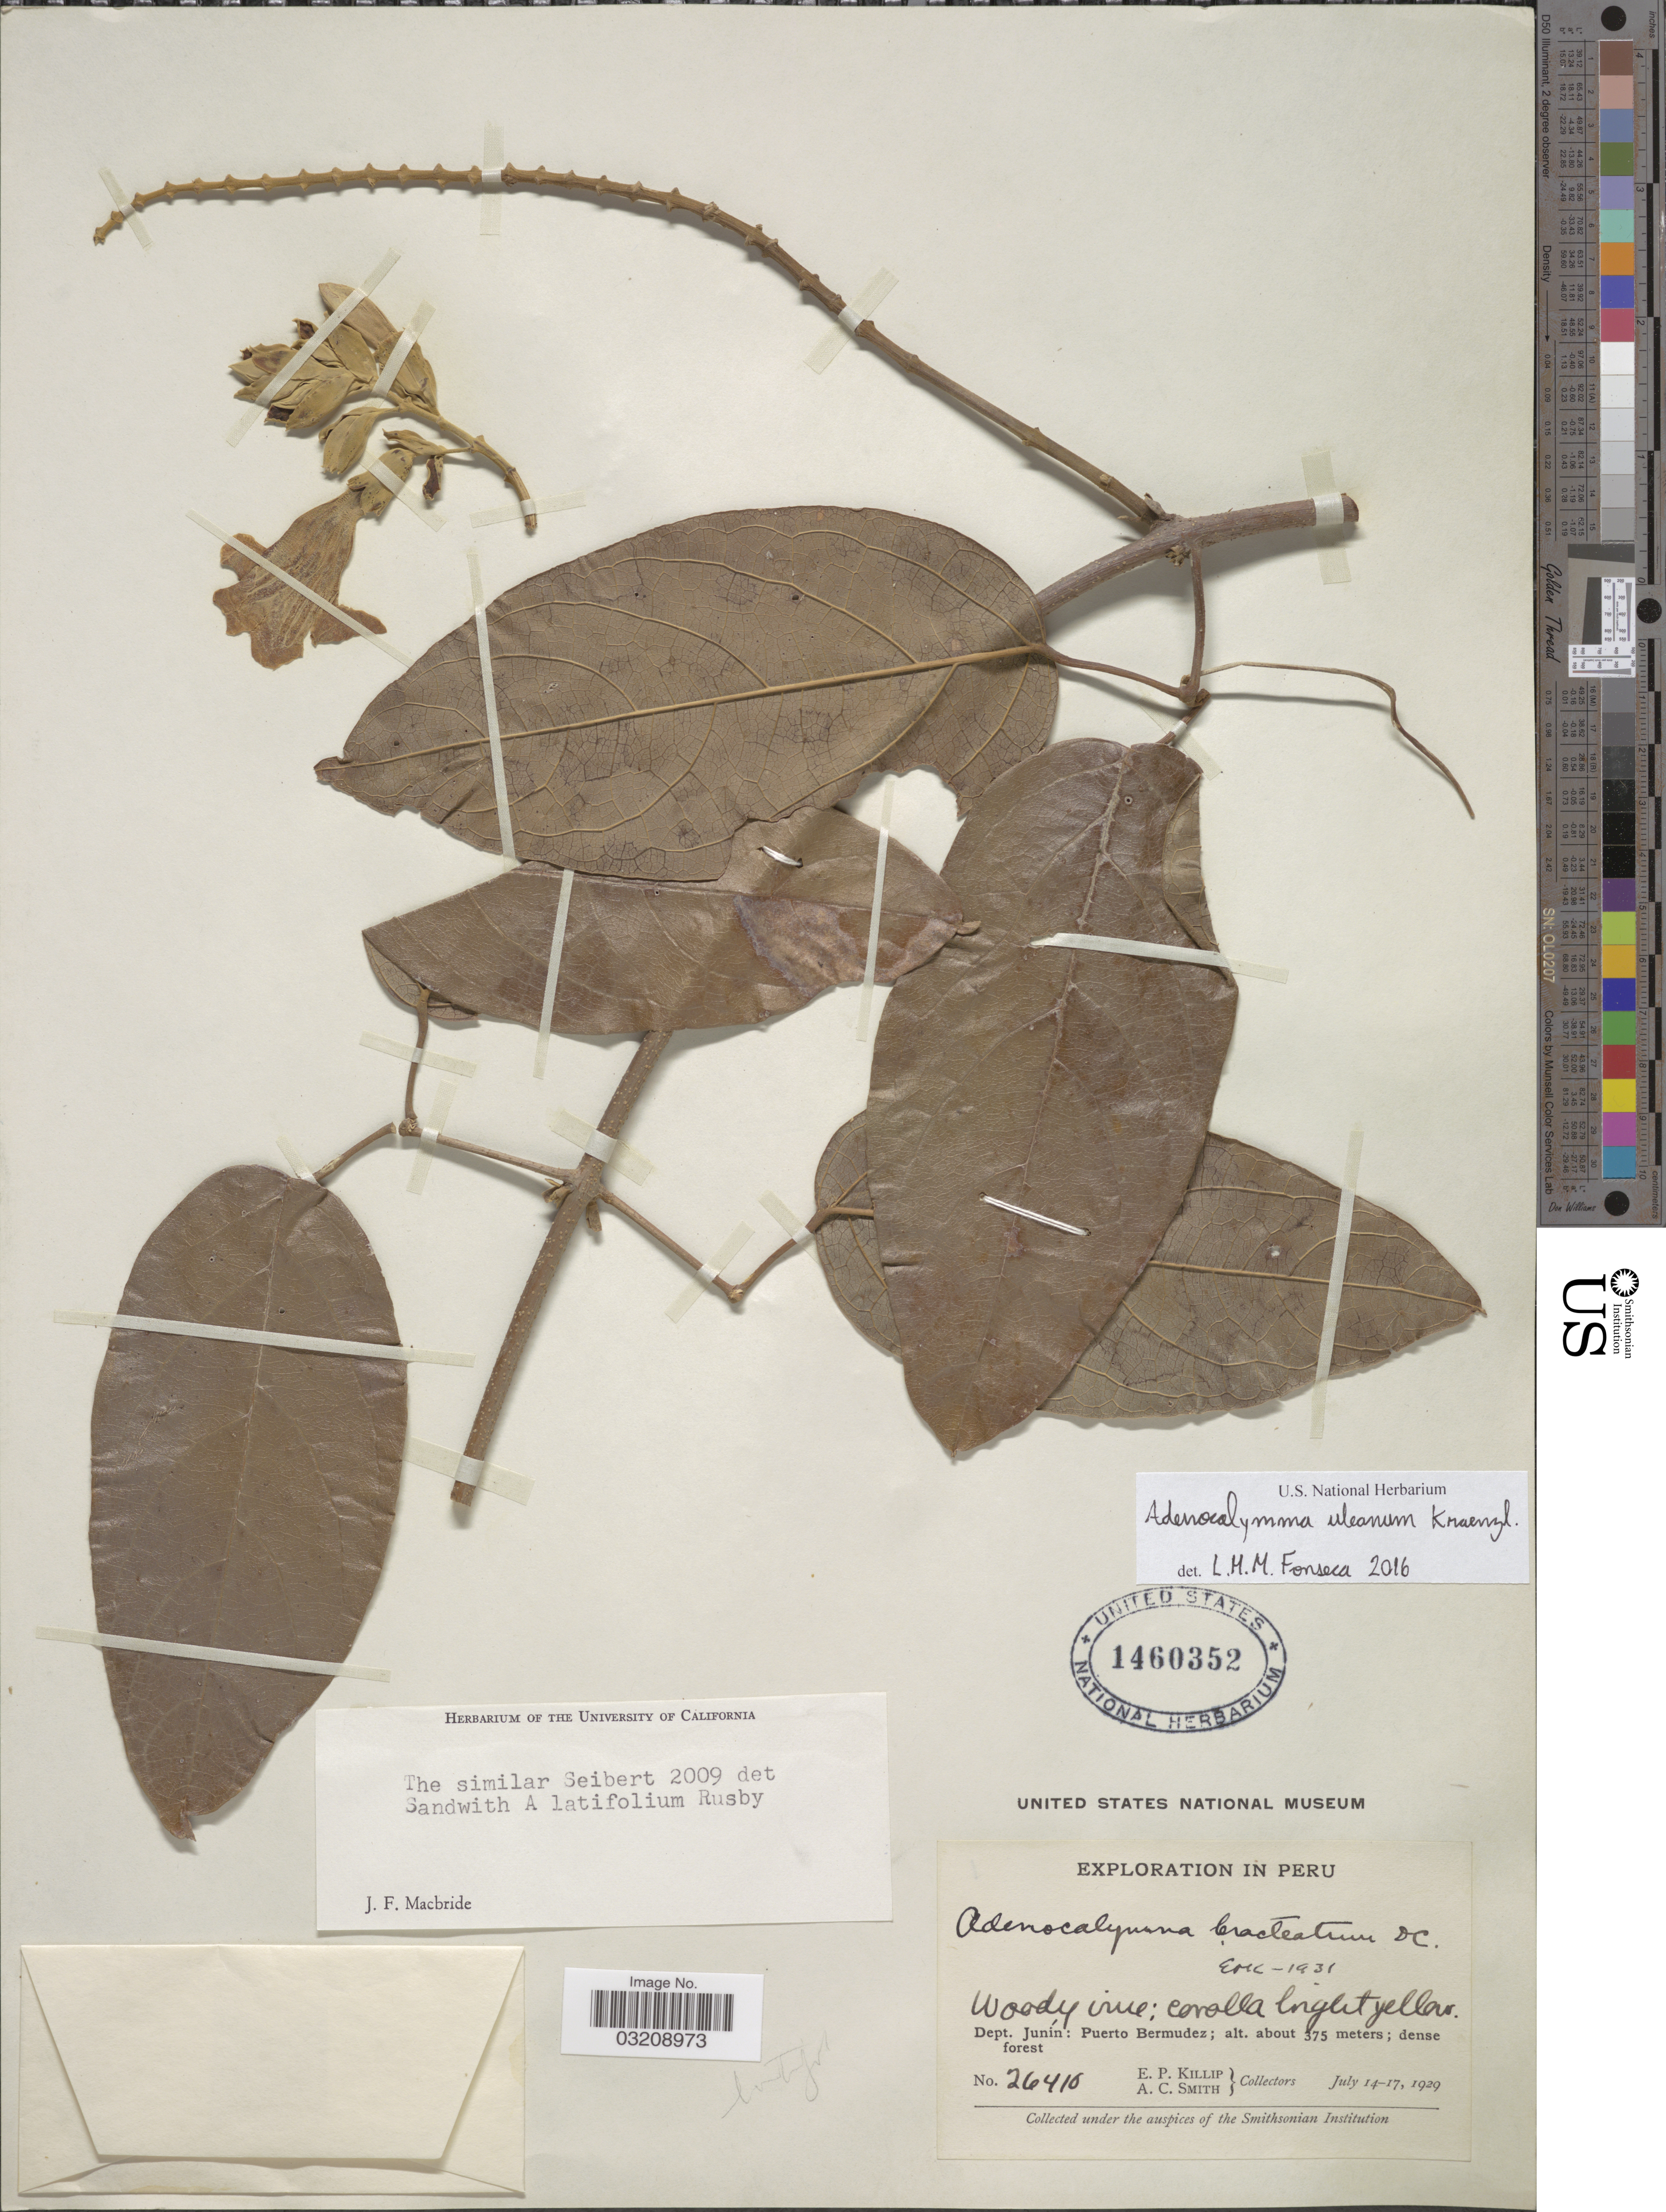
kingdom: Plantae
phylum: Tracheophyta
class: Magnoliopsida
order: Lamiales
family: Bignoniaceae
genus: Adenocalymma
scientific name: Adenocalymma uleanum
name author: Kraenzl.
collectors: E. P. Killip & A. C. Smith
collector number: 26410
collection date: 1929-07-14/1929-07-17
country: Peru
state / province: Junín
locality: Dept. Junín: Puerto Bermudez.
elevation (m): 375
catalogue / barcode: US 1460352